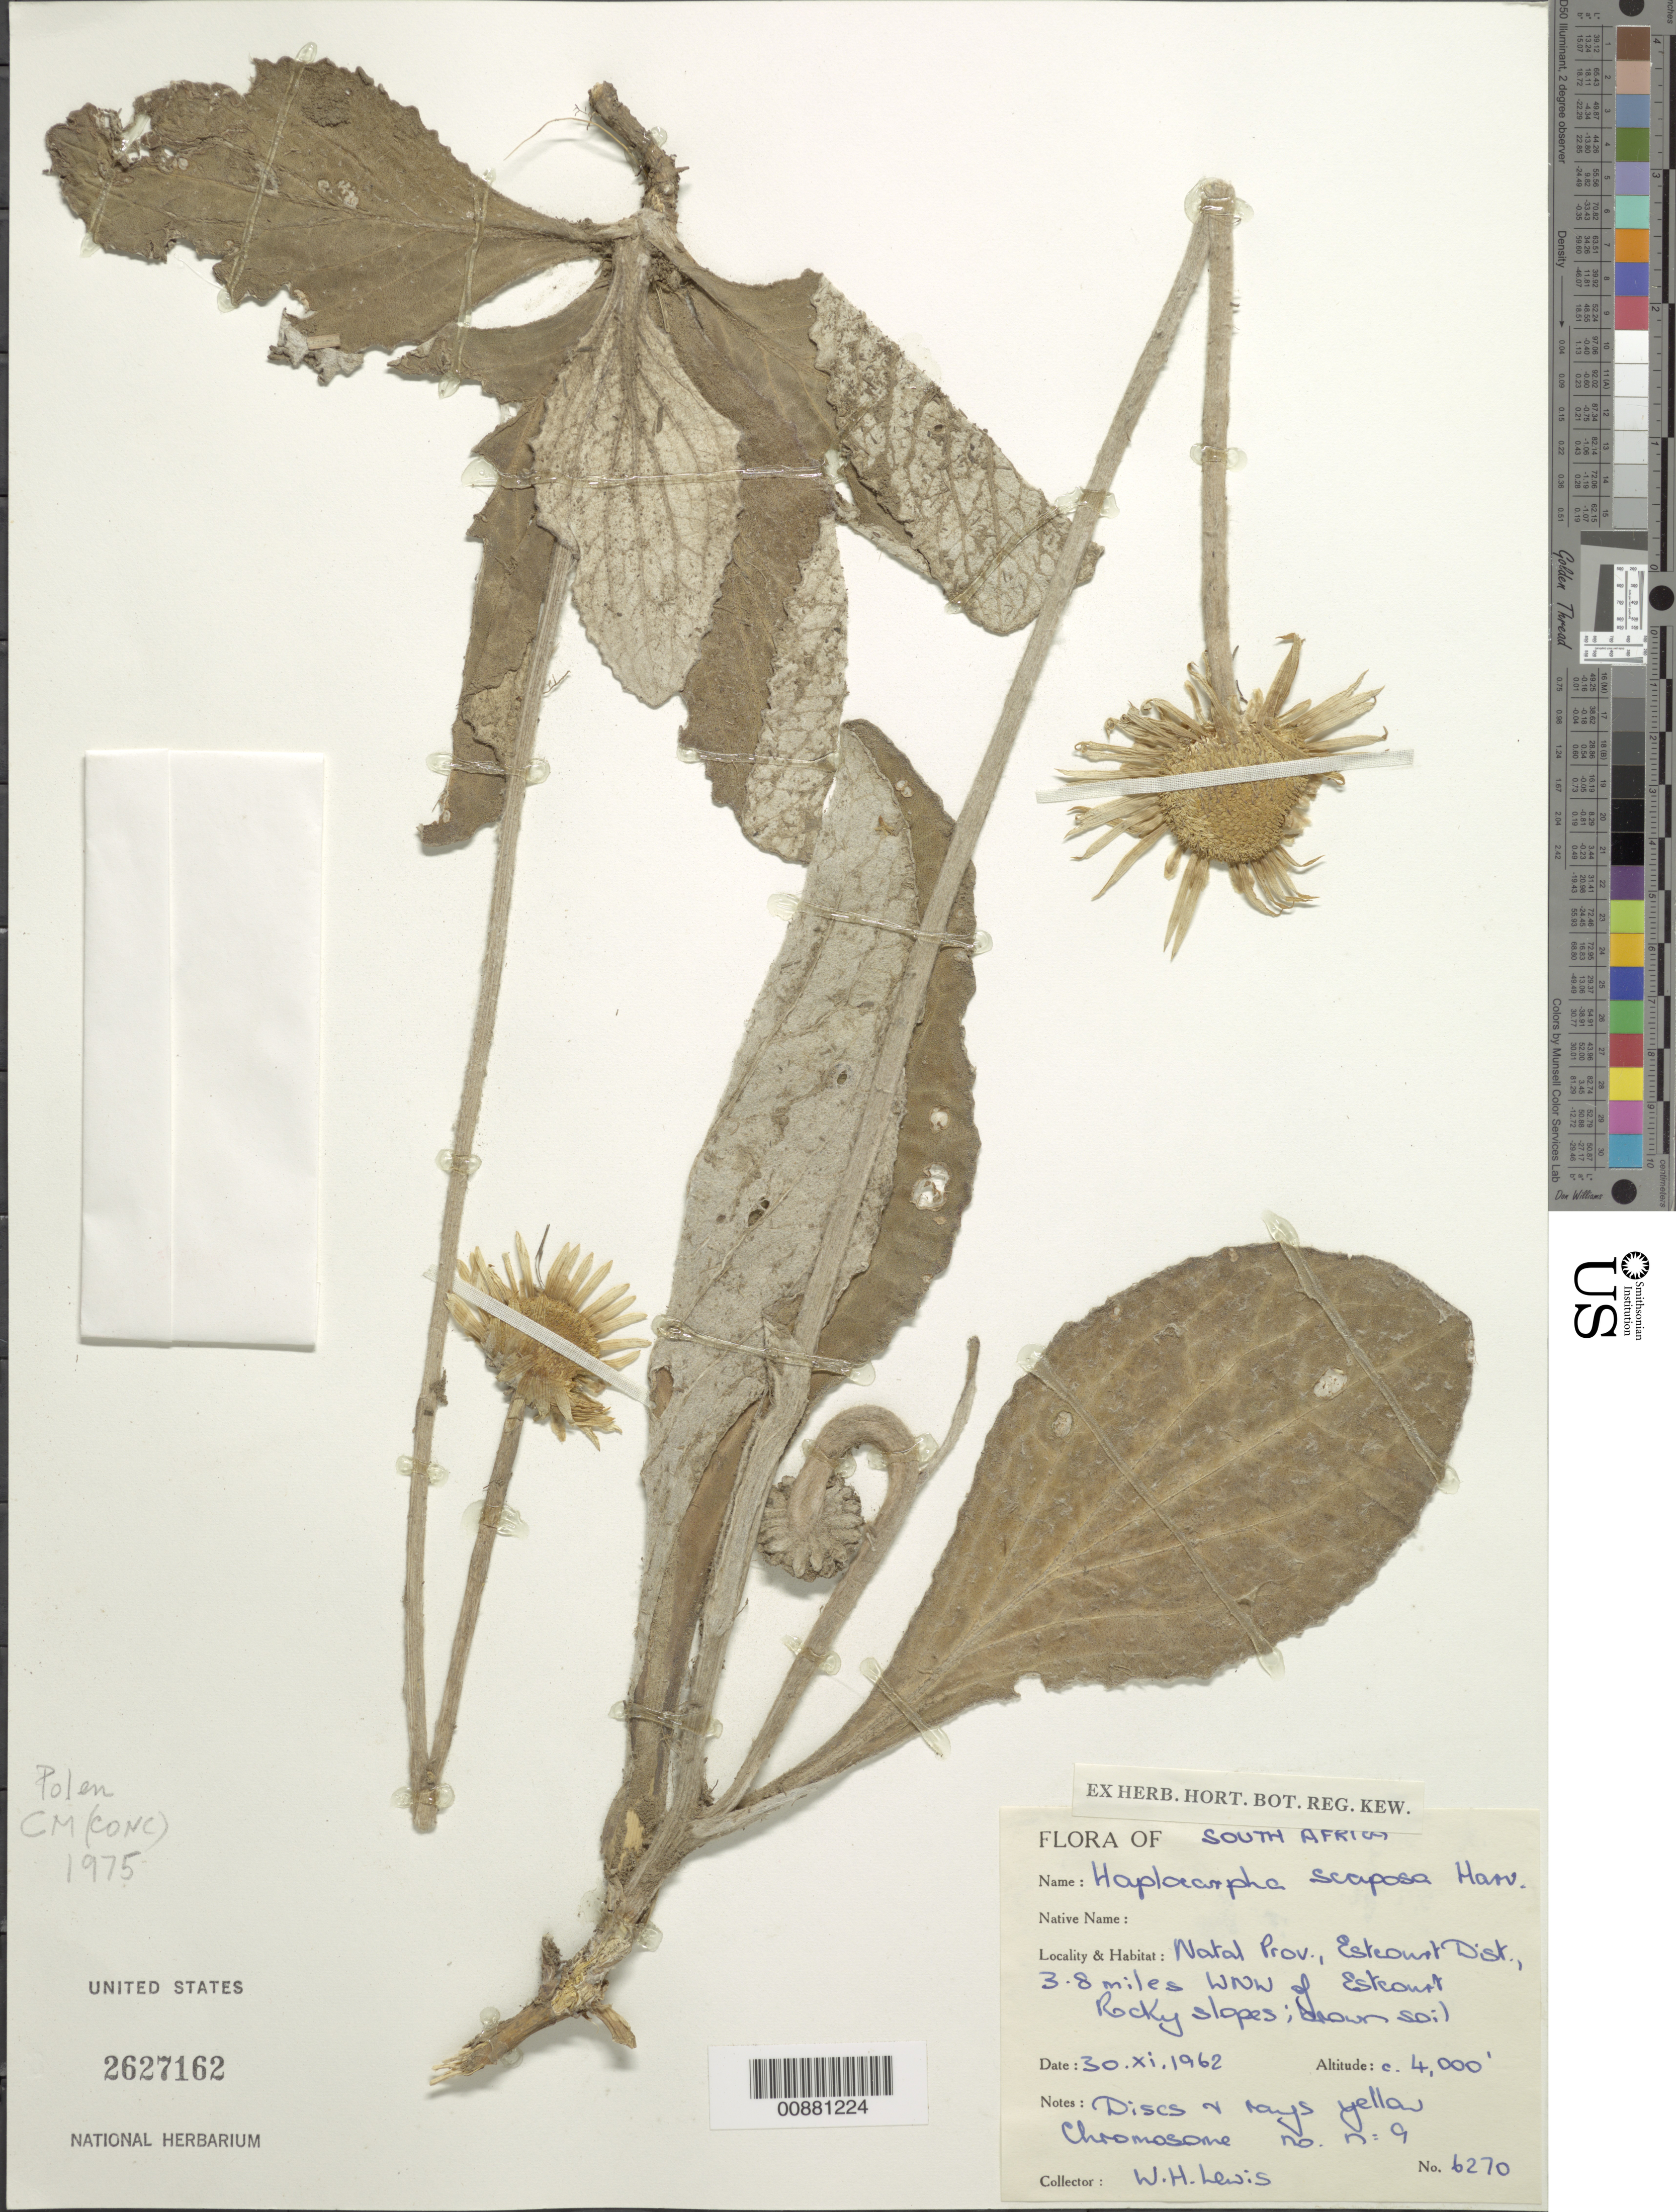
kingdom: Plantae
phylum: Tracheophyta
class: Magnoliopsida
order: Asterales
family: Asteraceae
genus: Haplocarpha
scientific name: Haplocarpha scaposa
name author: Harv.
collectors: W. H. Lewis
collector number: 6270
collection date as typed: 30 June 1962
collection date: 1962-06-30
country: South Africa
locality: Natal Province,Estcourt Dist.,3.8 miles WNW of Estcourt Rocky slopes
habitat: Brown soil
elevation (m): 4000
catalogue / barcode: US 2627162